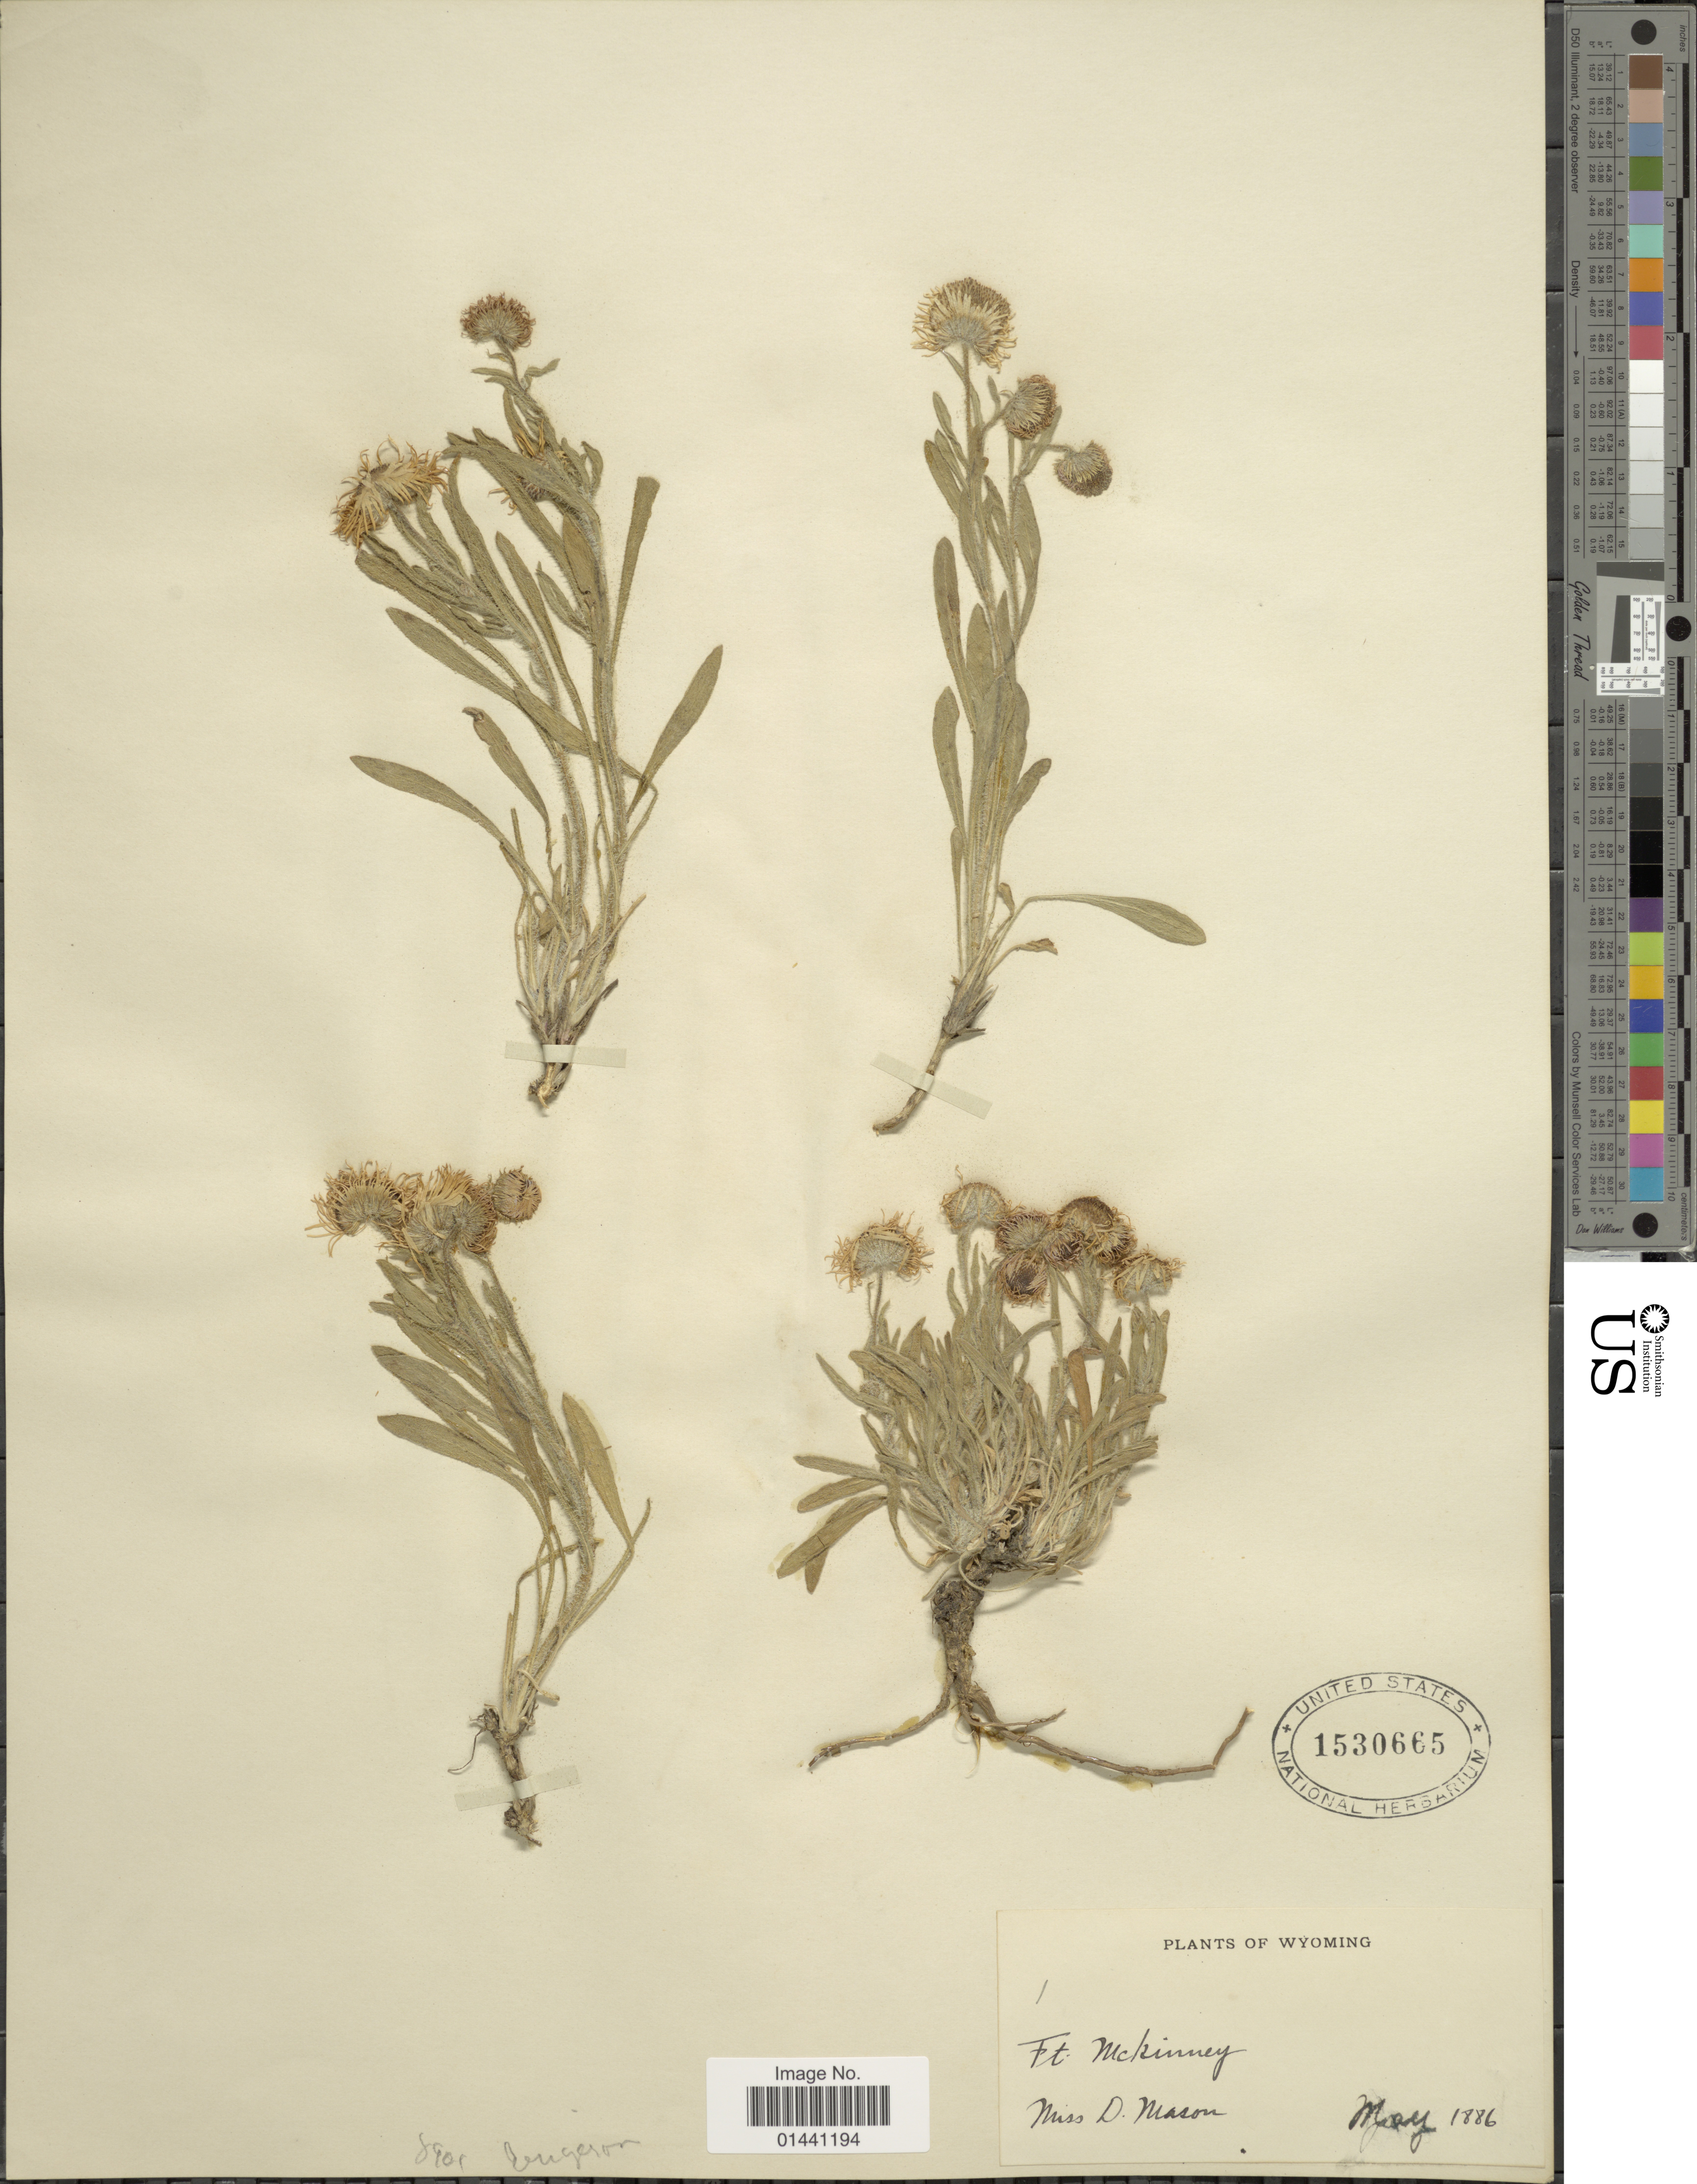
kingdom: Plantae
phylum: Tracheophyta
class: Magnoliopsida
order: Asterales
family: Asteraceae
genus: Erigeron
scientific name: Erigeron sp.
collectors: D. Mason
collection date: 1886-05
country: United States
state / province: Wyoming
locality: Ft. McKinney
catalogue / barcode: US 1530665